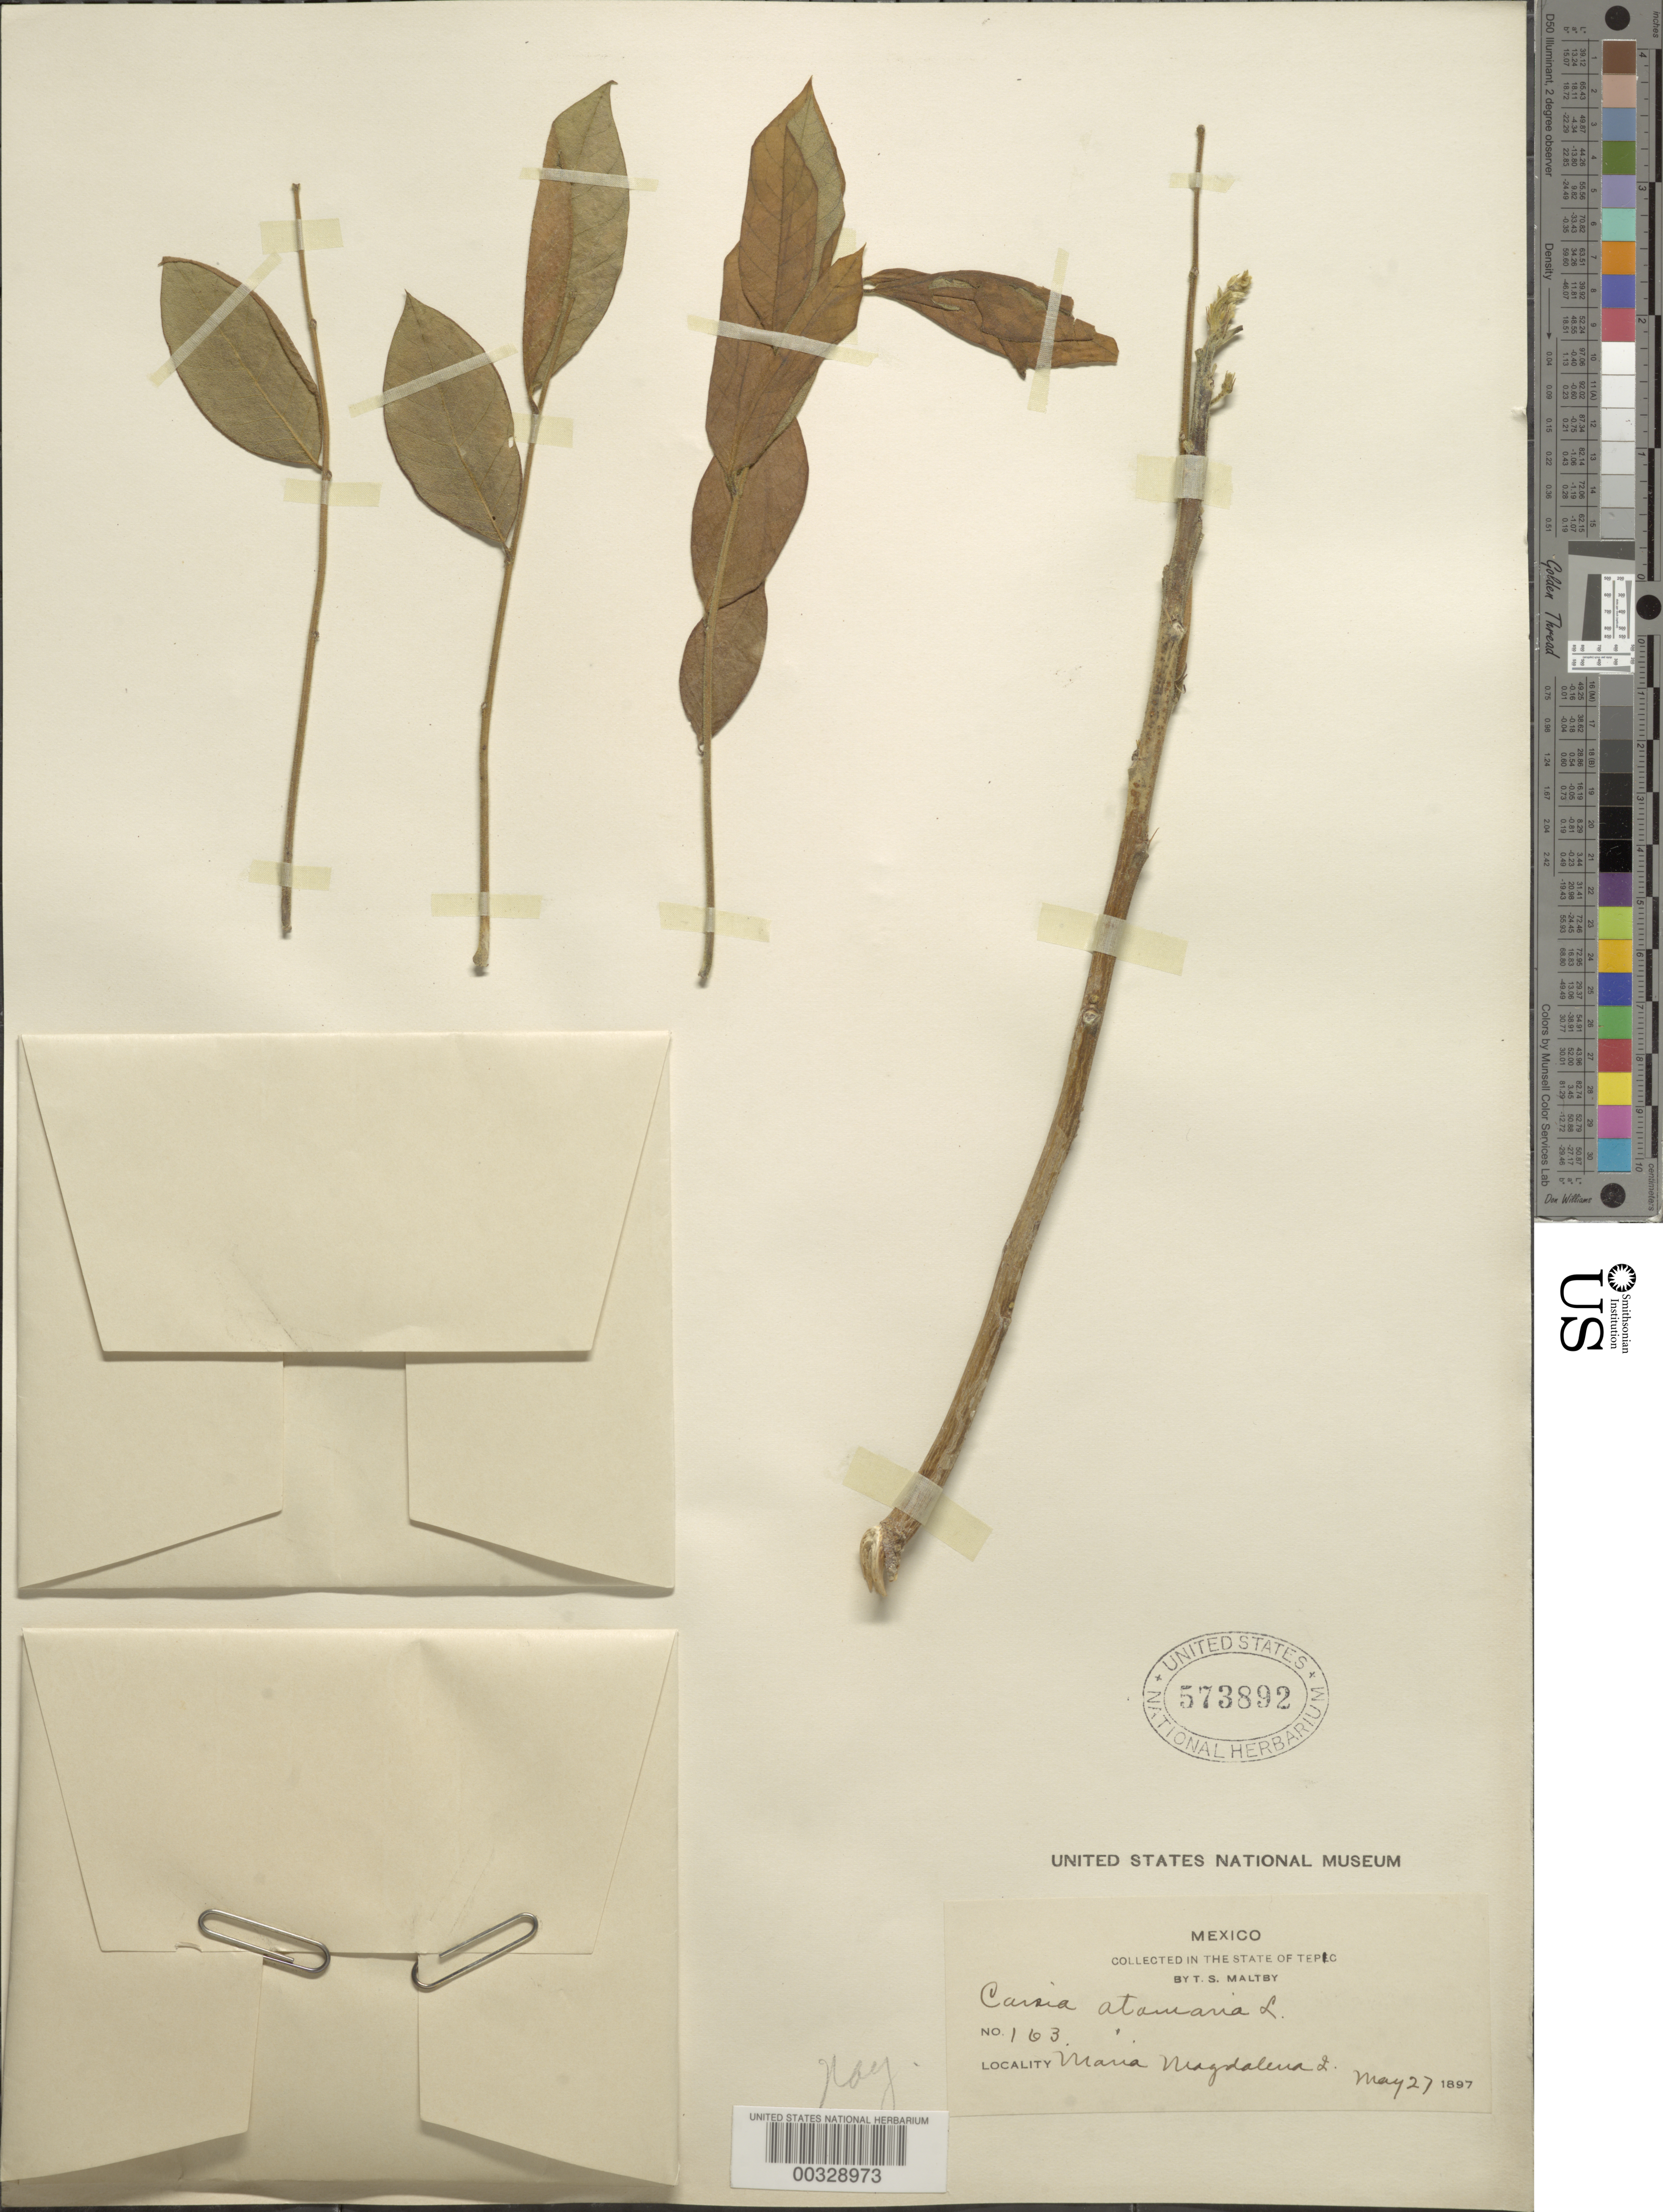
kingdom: Plantae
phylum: Tracheophyta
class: Magnoliopsida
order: Fabales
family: Fabaceae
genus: Senna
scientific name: Senna mollissima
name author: (Humb. & Bonpl. ex Willd.) H.S. Irwin & Barneby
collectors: T. S. Maltby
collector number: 163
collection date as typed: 27 May 1897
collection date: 1897-05-27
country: Mexico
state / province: Nayarit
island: Maria Magdalena Island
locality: Maria magdalina is. [Tres Marias Is.]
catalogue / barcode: US 573892